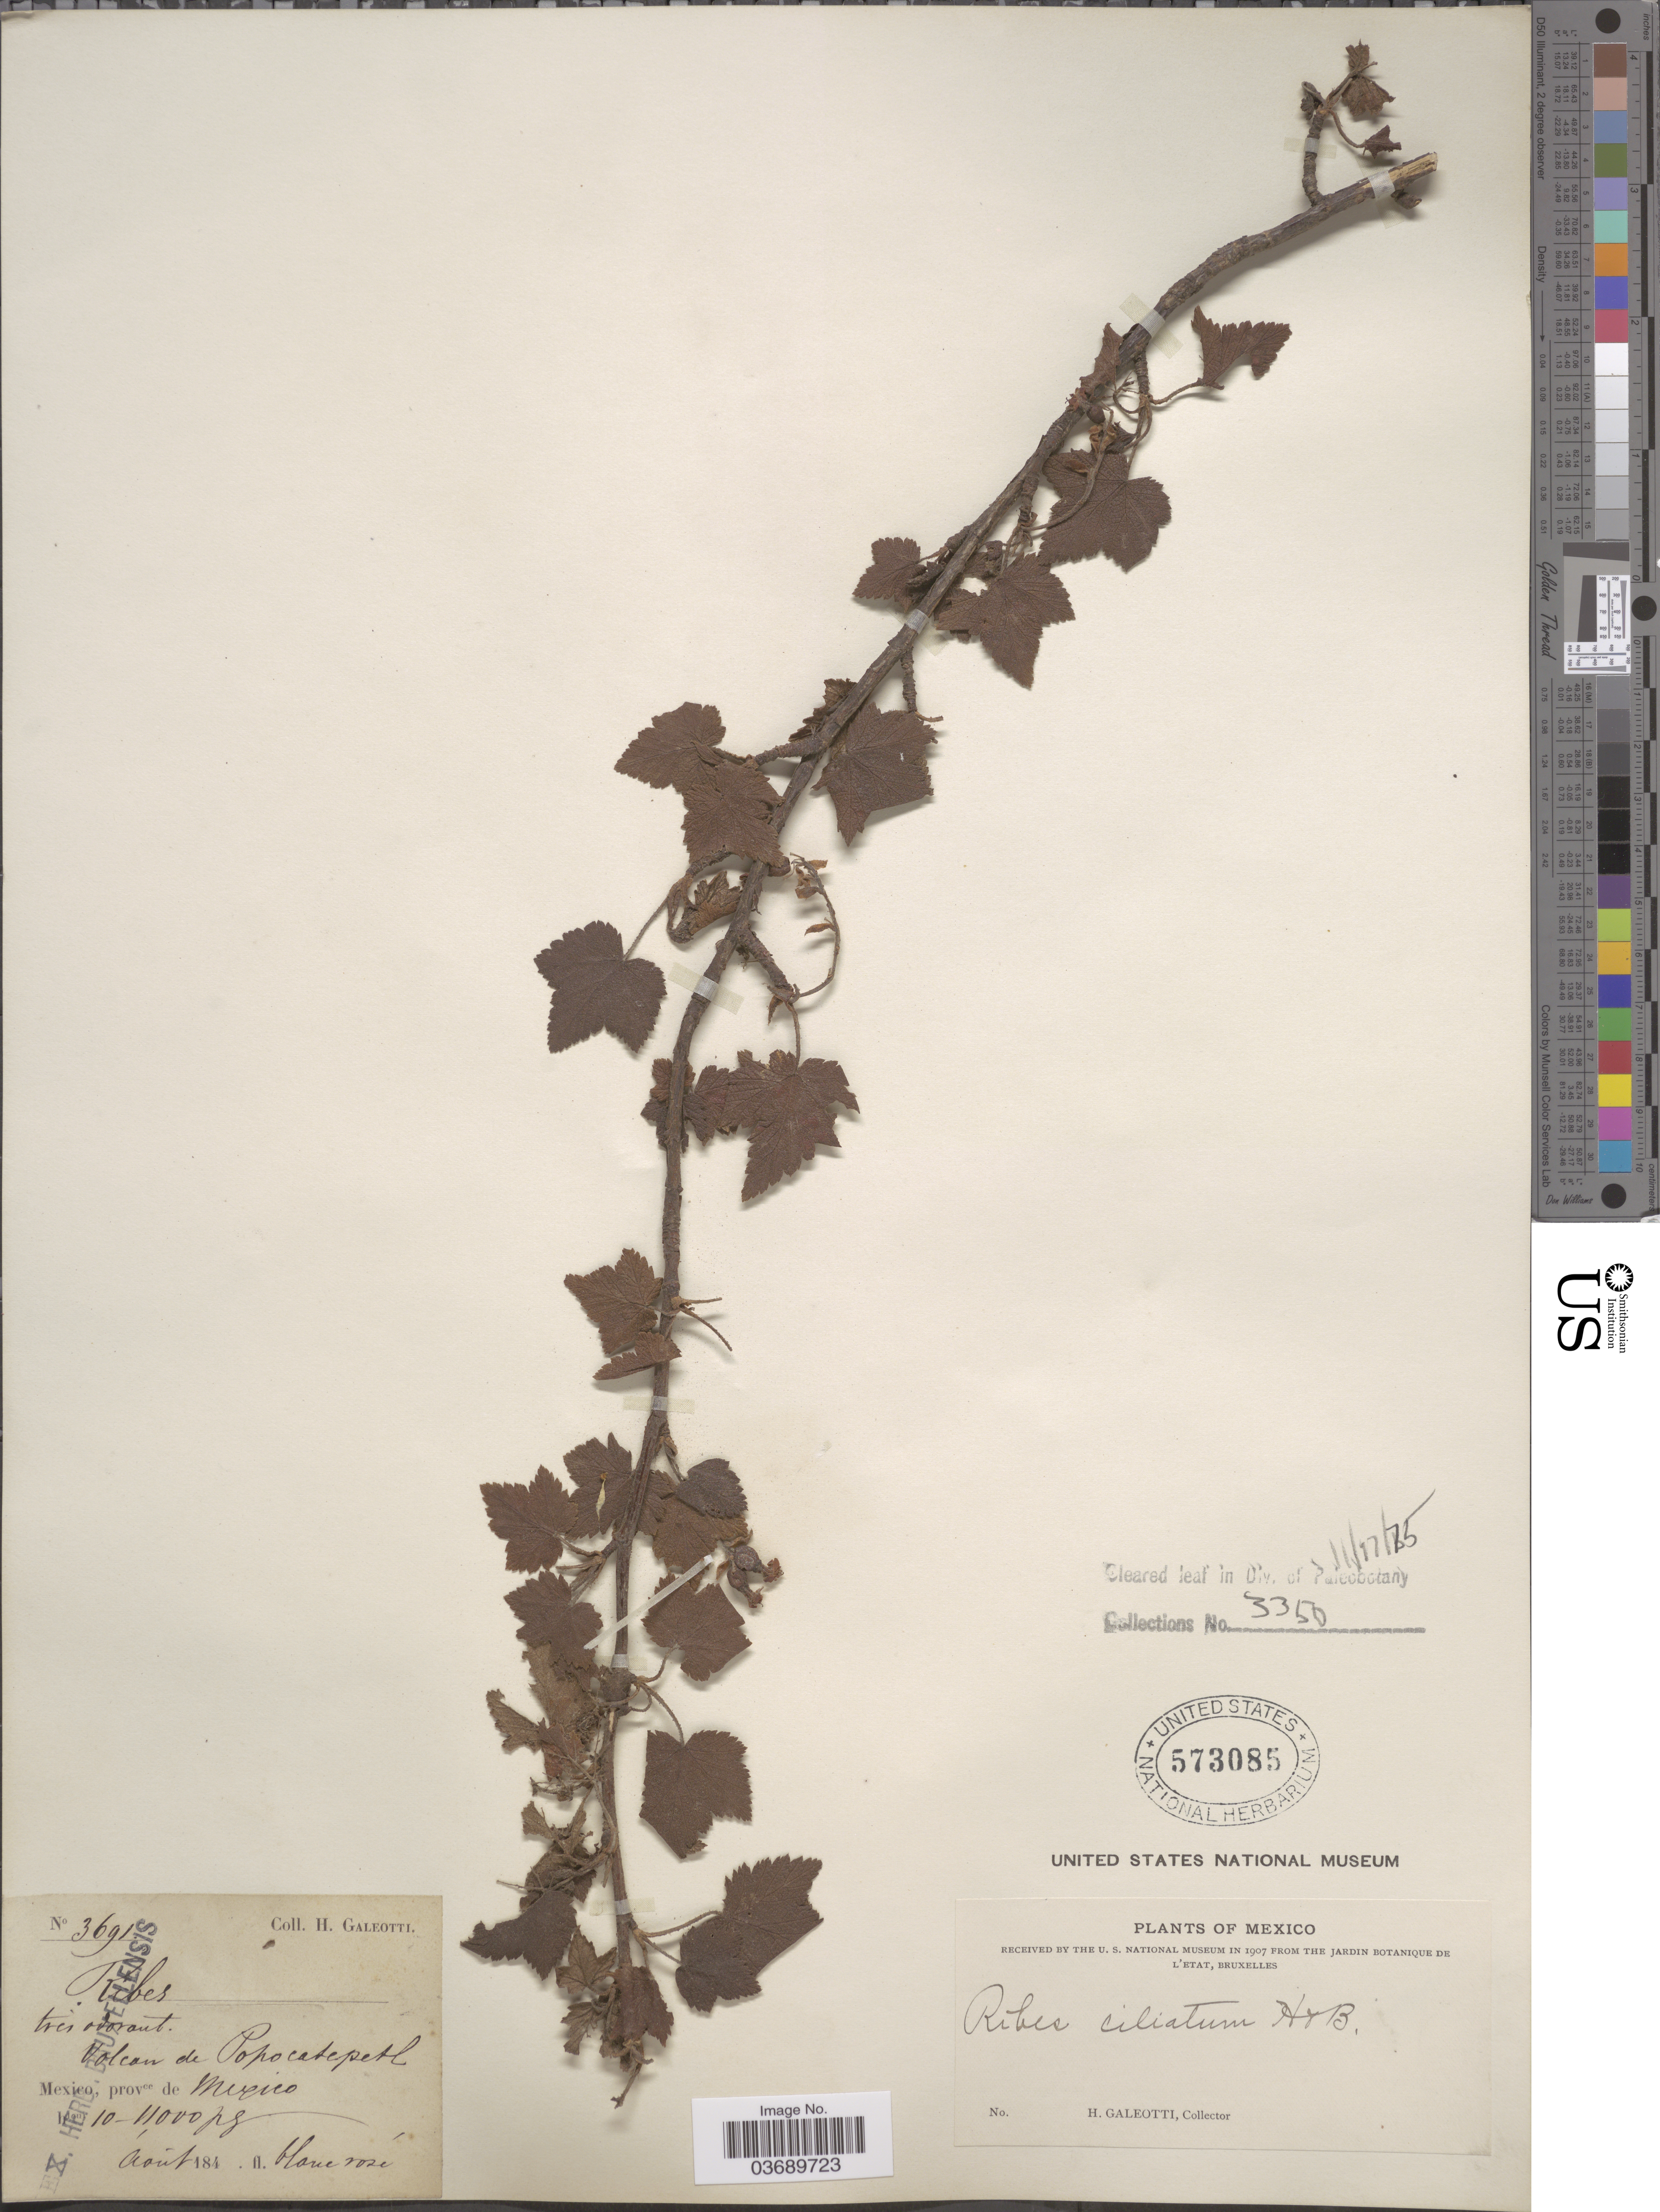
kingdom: Plantae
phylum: Tracheophyta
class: Magnoliopsida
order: Saxifragales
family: Grossulariaceae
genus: Ribes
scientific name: Ribes ciliatum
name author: Humb. & Bonpl. ex Roem. & Schult.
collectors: H. G. Galeotti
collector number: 3691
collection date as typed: Aoút 184.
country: Mexico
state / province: México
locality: Volcan de Popocatepetl. Provce de Mexico.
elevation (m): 3048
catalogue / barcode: US 573085